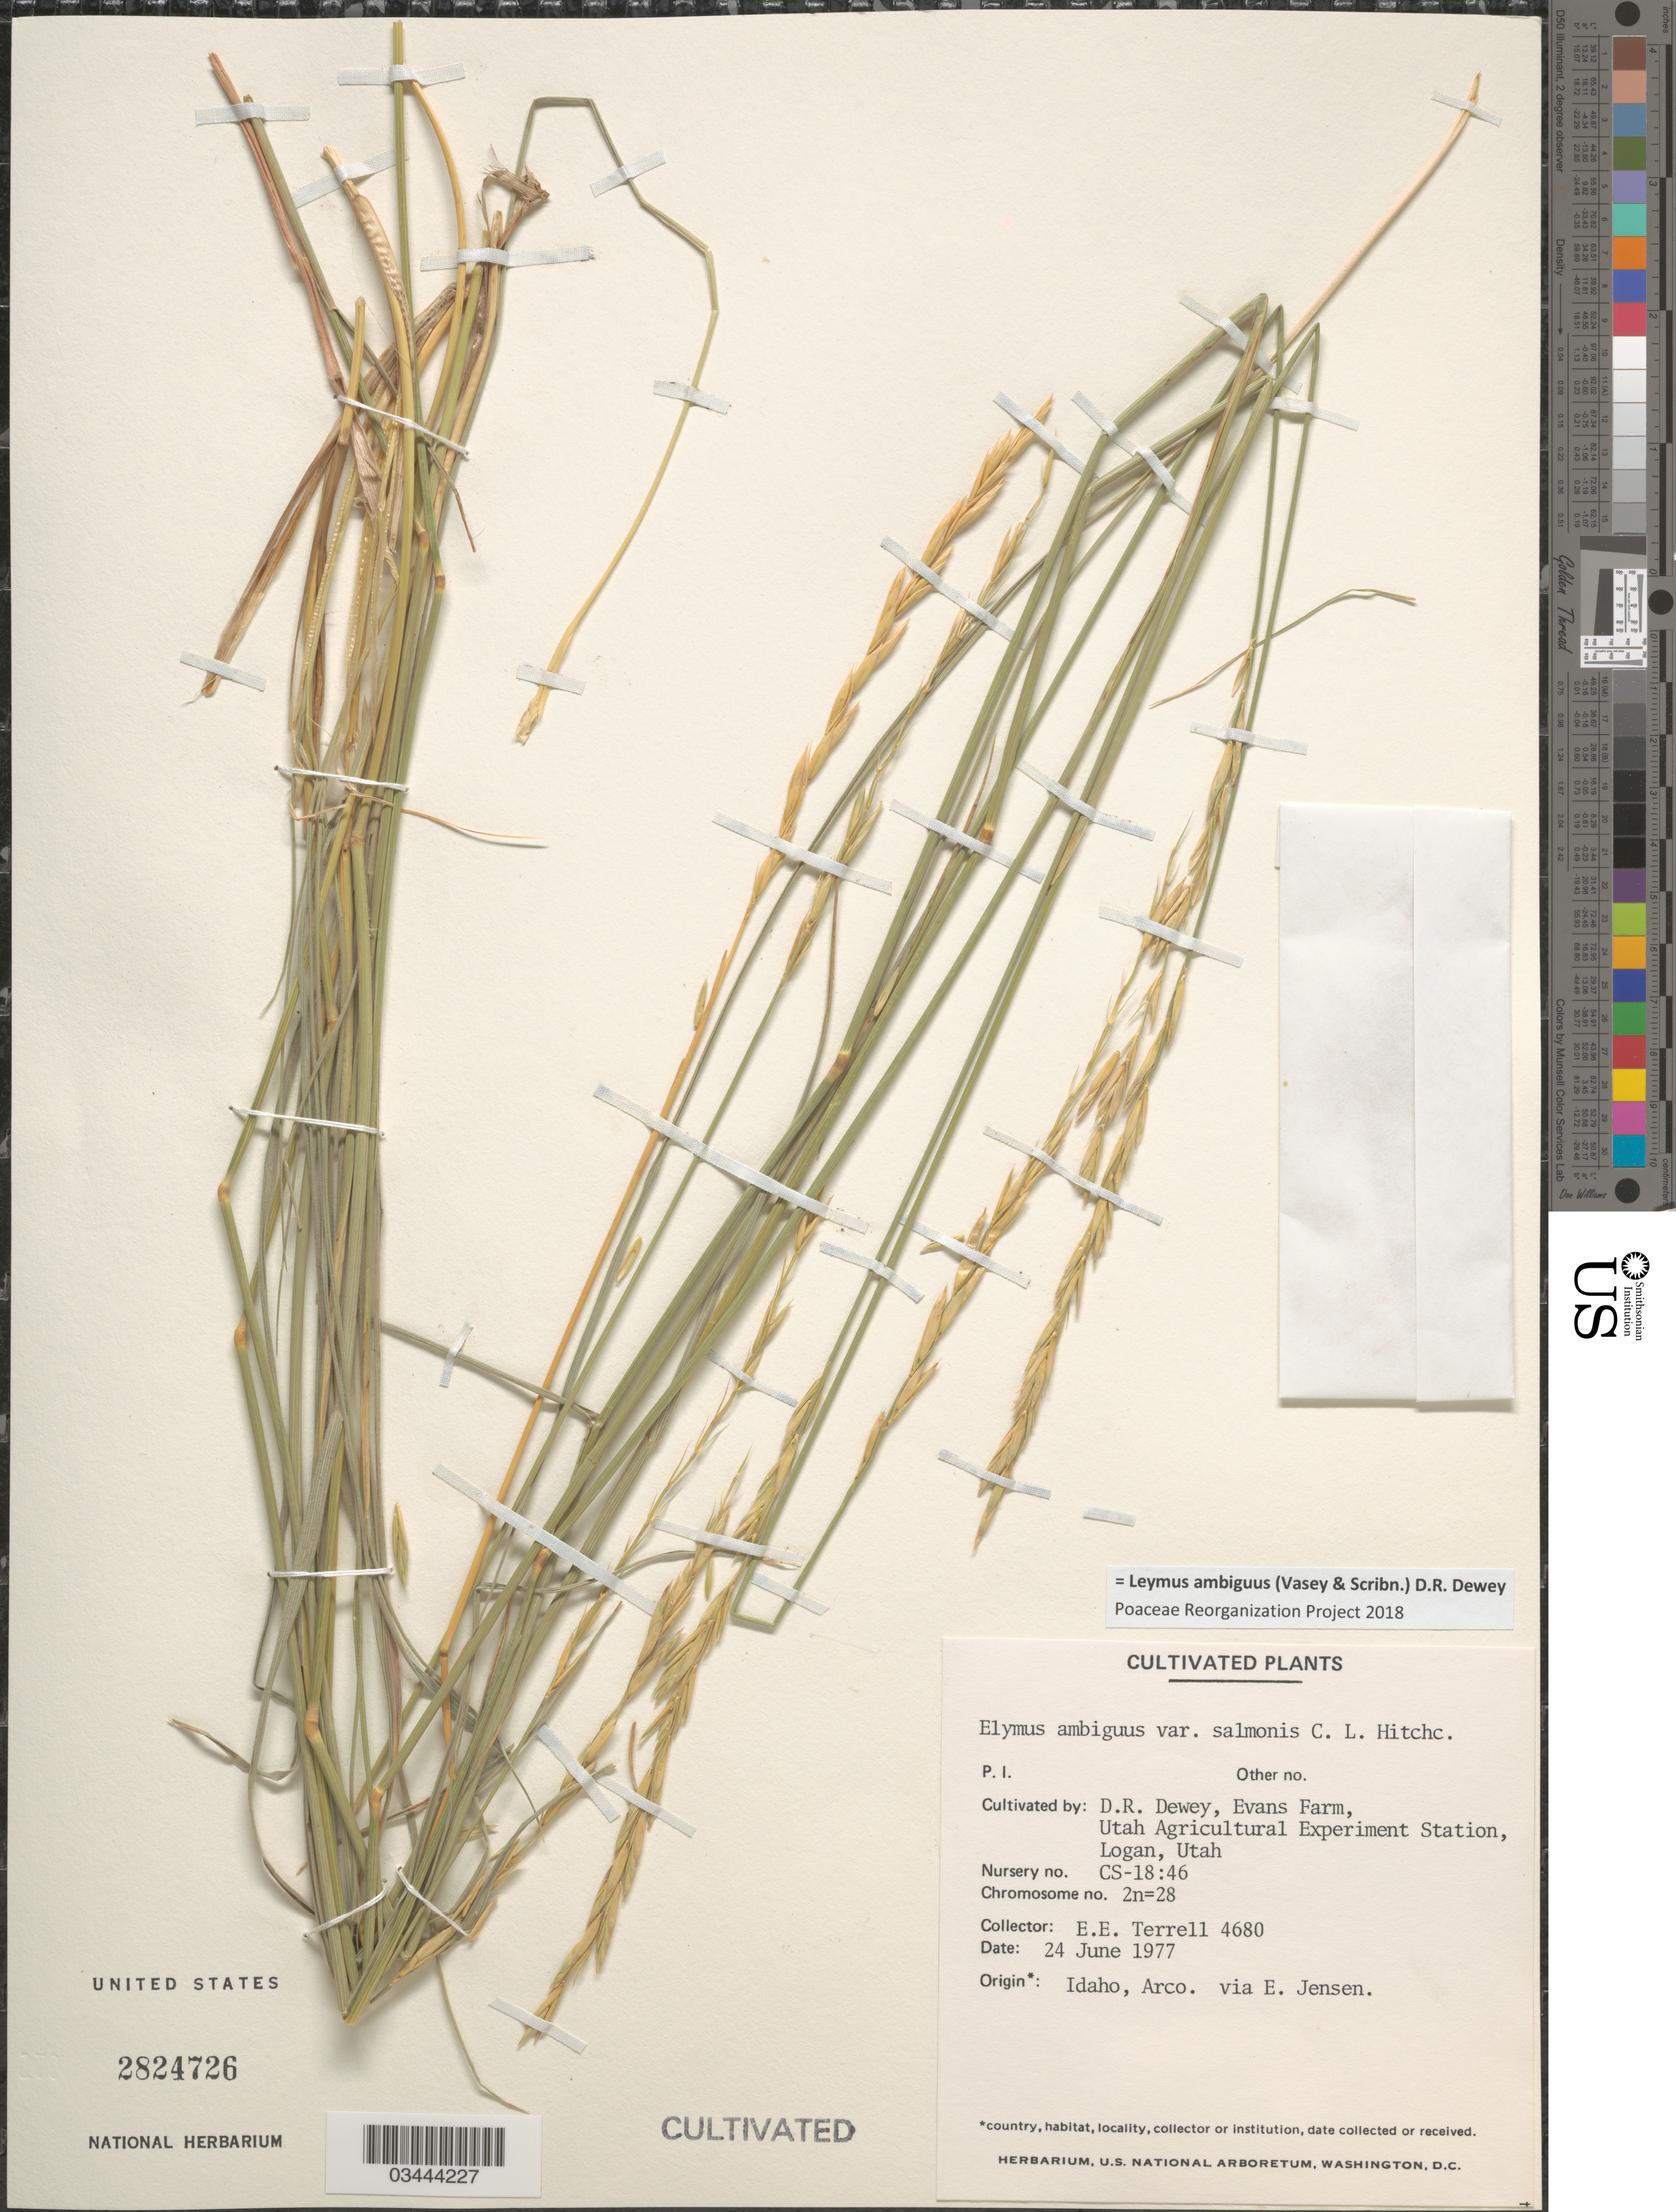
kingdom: Plantae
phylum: Tracheophyta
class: Liliopsida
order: Poales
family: Poaceae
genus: Leymus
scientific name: Leymus ambiguus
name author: (Vasey & Scribn.) Dewey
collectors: D. Dewey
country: United States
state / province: Utah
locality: Evans Farm, Utah Agricultural Experiment Station, Logan, Utah. Nursery no. CS-18:46.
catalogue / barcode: US 2824726